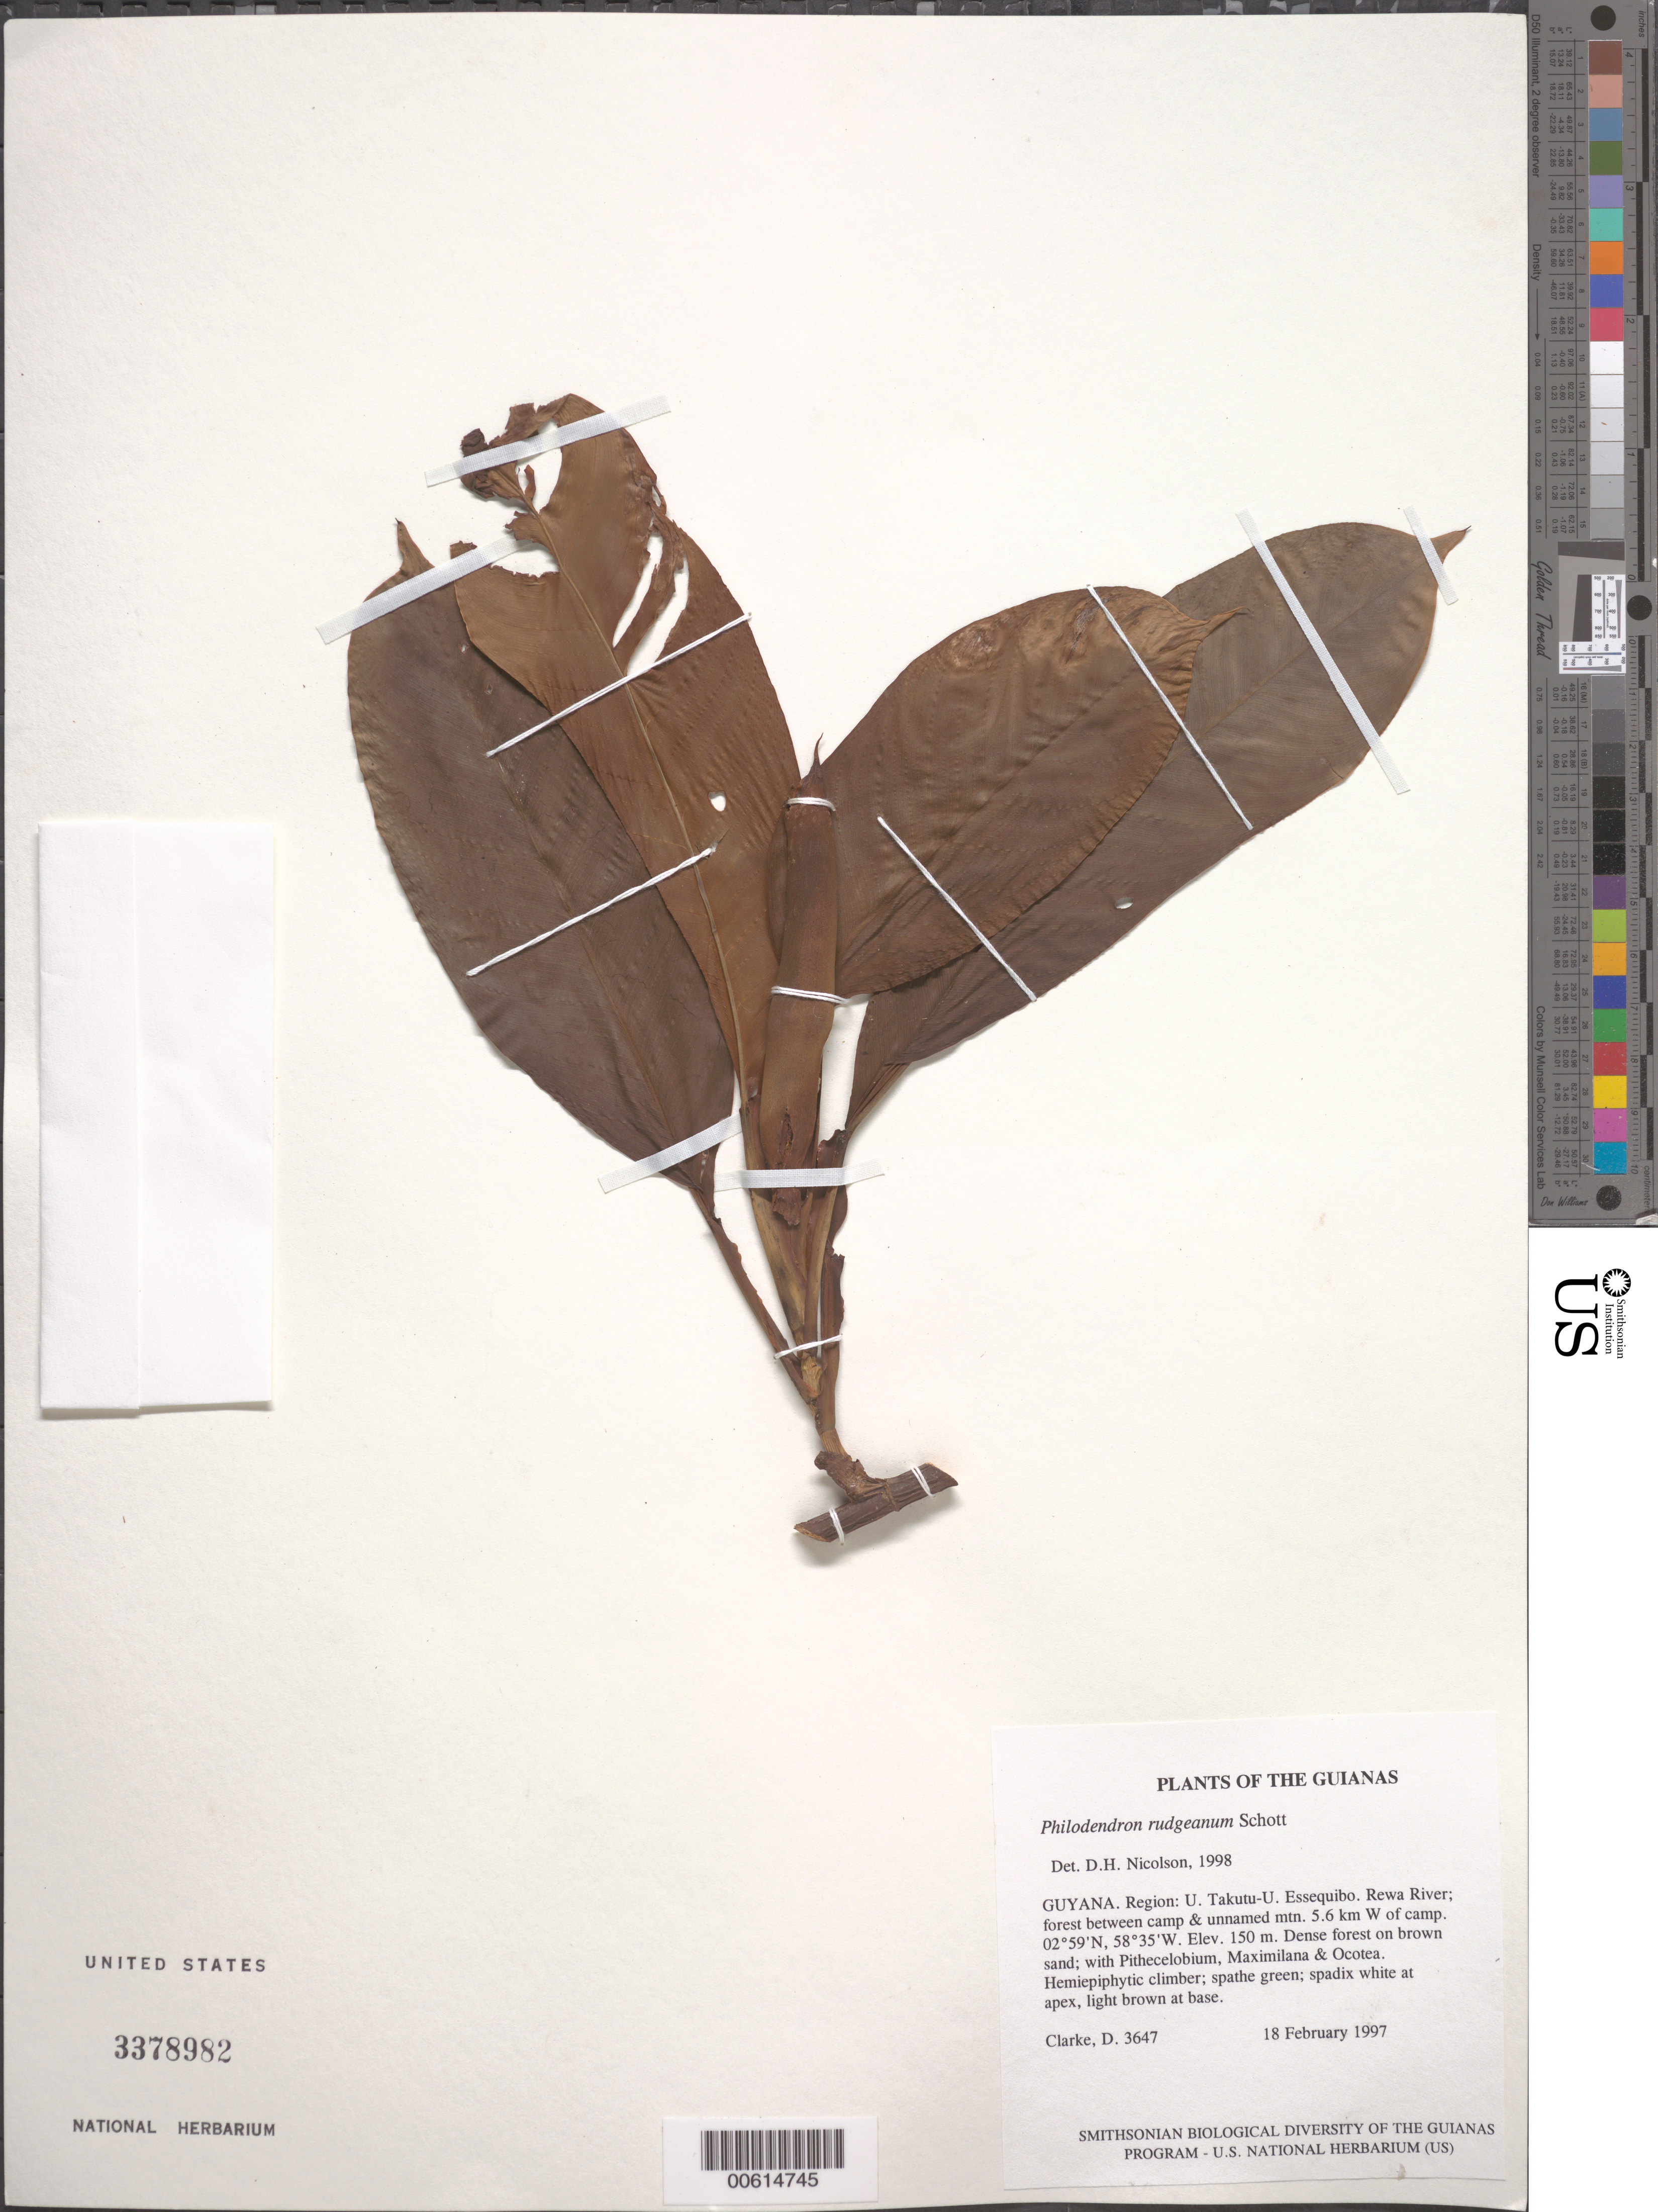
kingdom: Plantae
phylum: Tracheophyta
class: Liliopsida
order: Alismatales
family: Araceae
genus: Philodendron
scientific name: Philodendron rudgeanum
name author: Schott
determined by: Nicolson, Dan H.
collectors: H. D. Clarke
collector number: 3647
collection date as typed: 18 February 1997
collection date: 1997-02-18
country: Guyana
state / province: U. Takutu-U. Essequibo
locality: Rewa River; forest between camp & unnamed mtn. 5.6 km W of camp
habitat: Dense forest on brown sand; with Pithecelobium, Maximilana & Ocotea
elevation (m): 150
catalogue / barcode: US 3378982